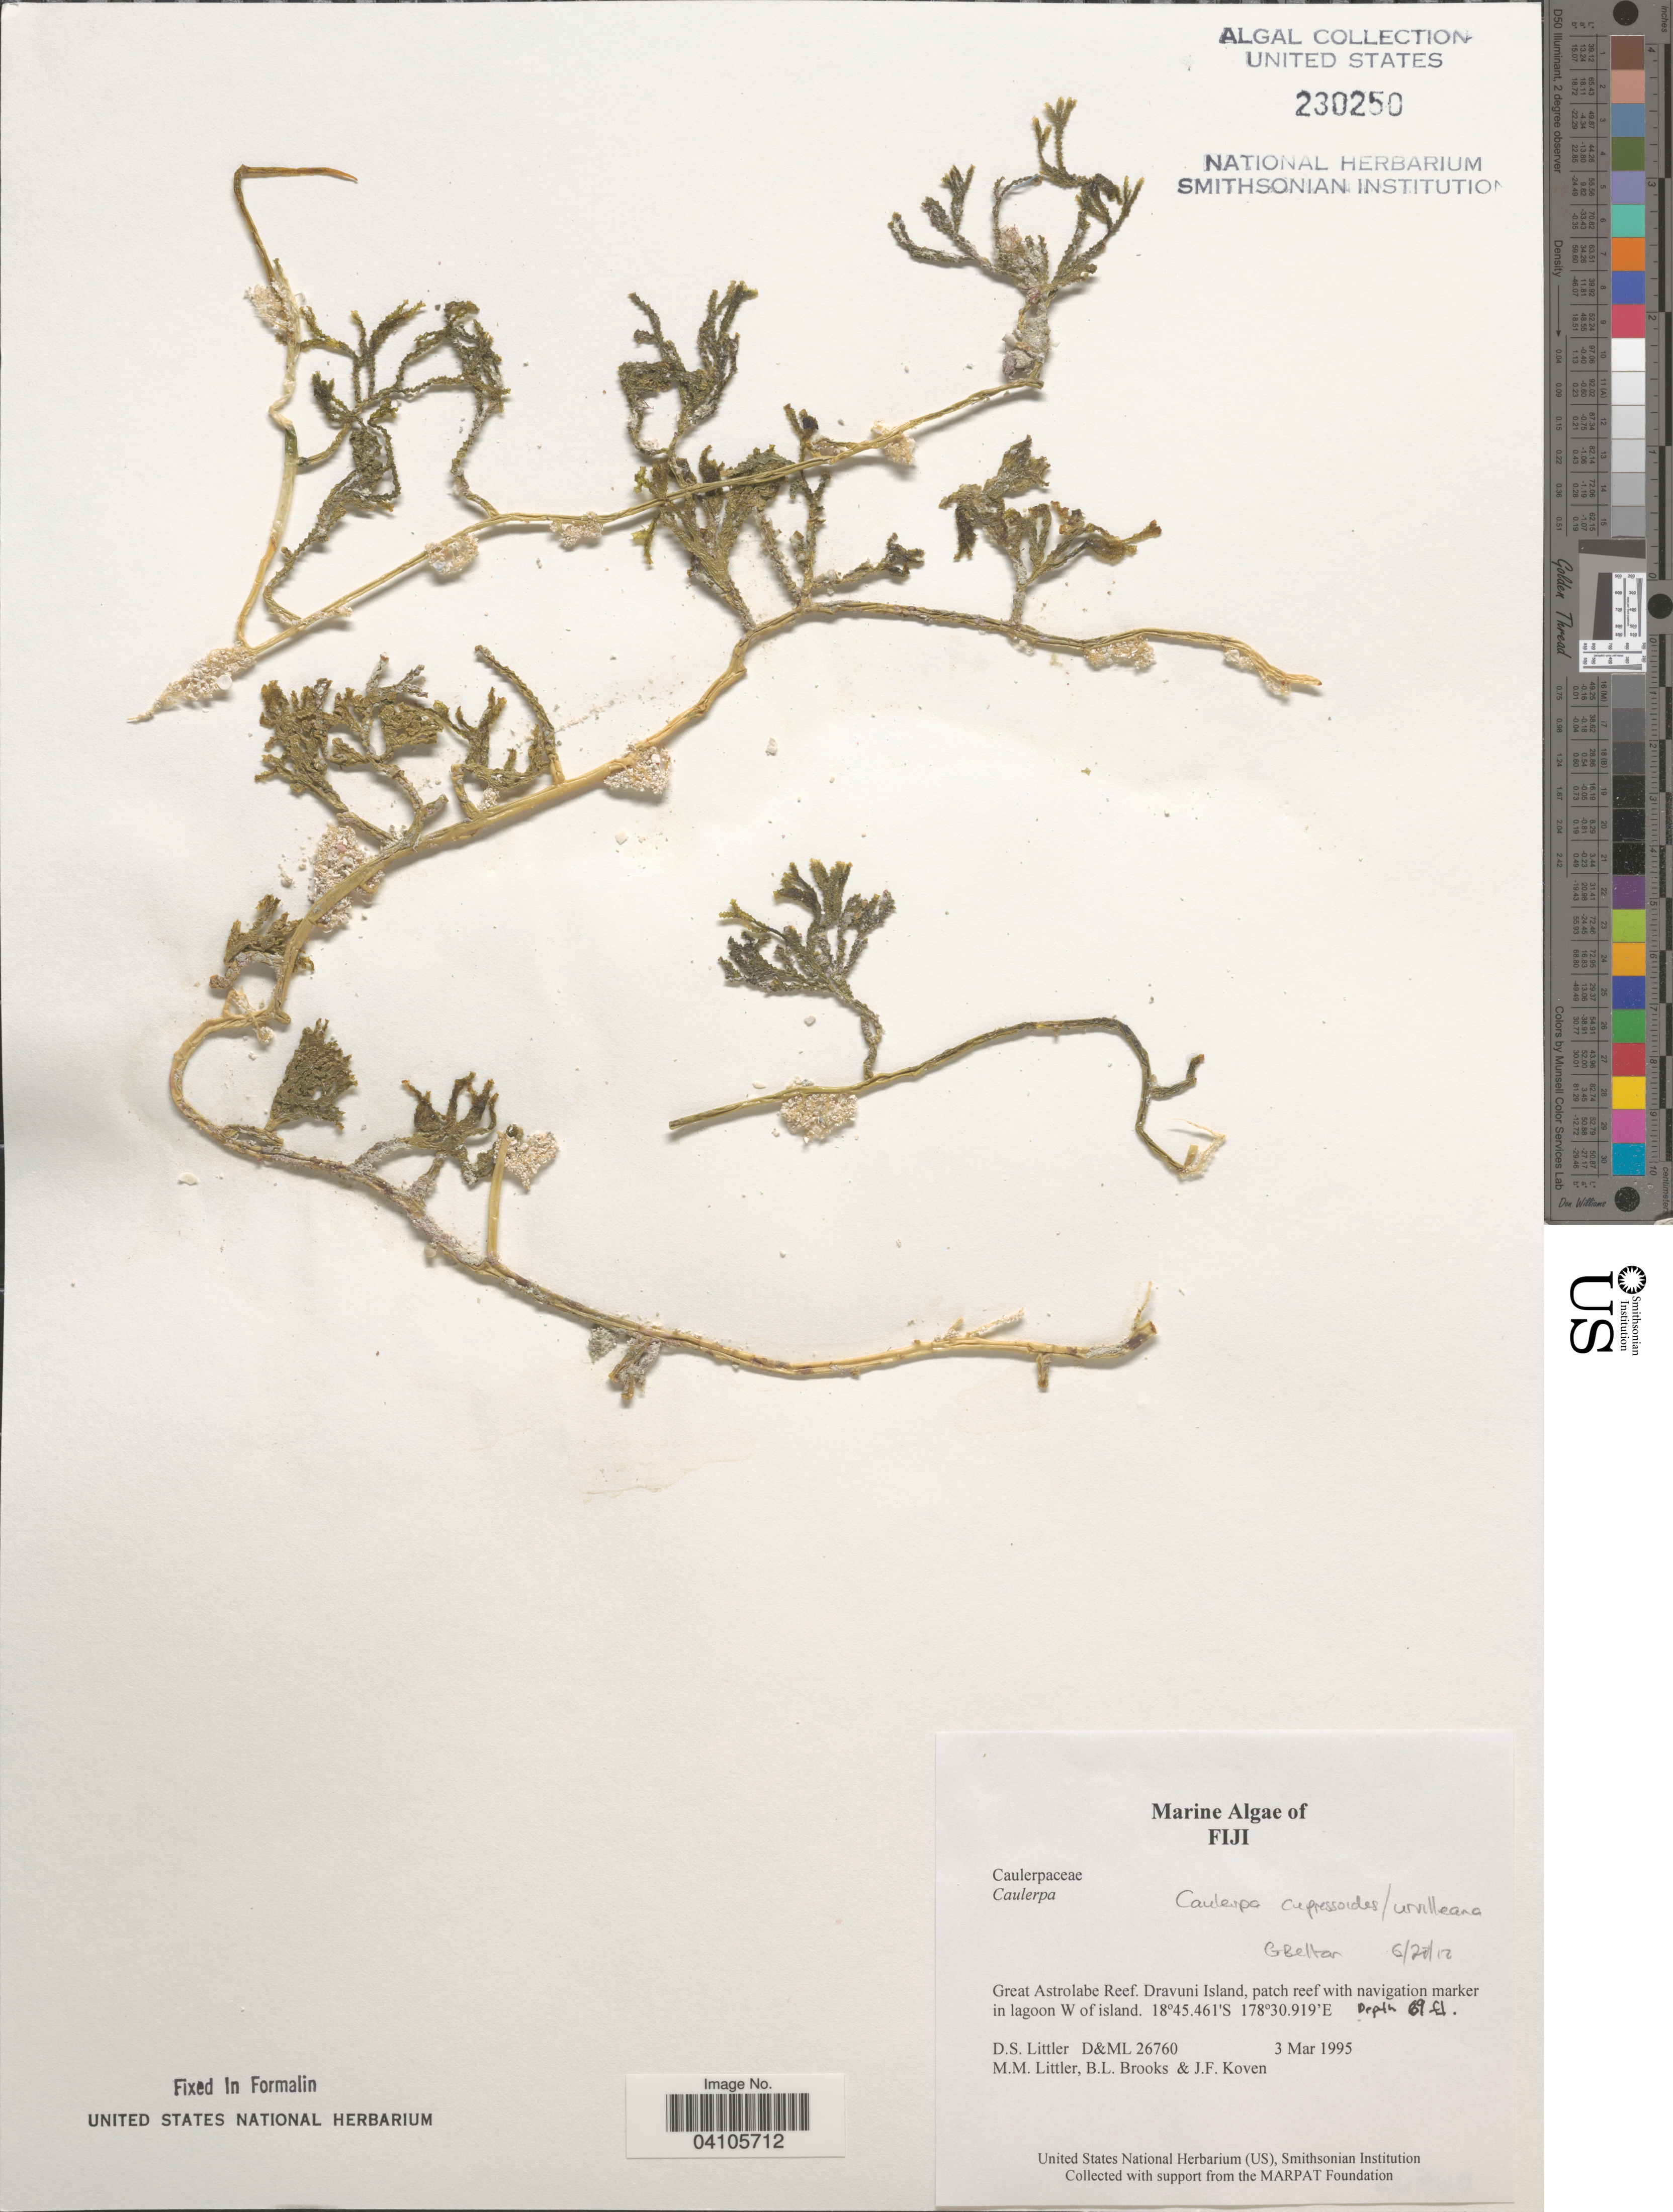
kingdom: Plantae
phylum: Chlorophyta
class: Ulvophyceae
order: Bryopsidales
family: Caulerpaceae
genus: Caulerpa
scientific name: Caulerpa cupressoides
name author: (Vahl) C. Agardh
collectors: D. S. Littler, B. Brooks & J. Koven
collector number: D&ML 26760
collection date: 1995-03-03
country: Fiji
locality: Great Astrolabe Reef. Dravuni Island, patch reef with navigation marker in lagoon W of island.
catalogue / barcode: US 230250